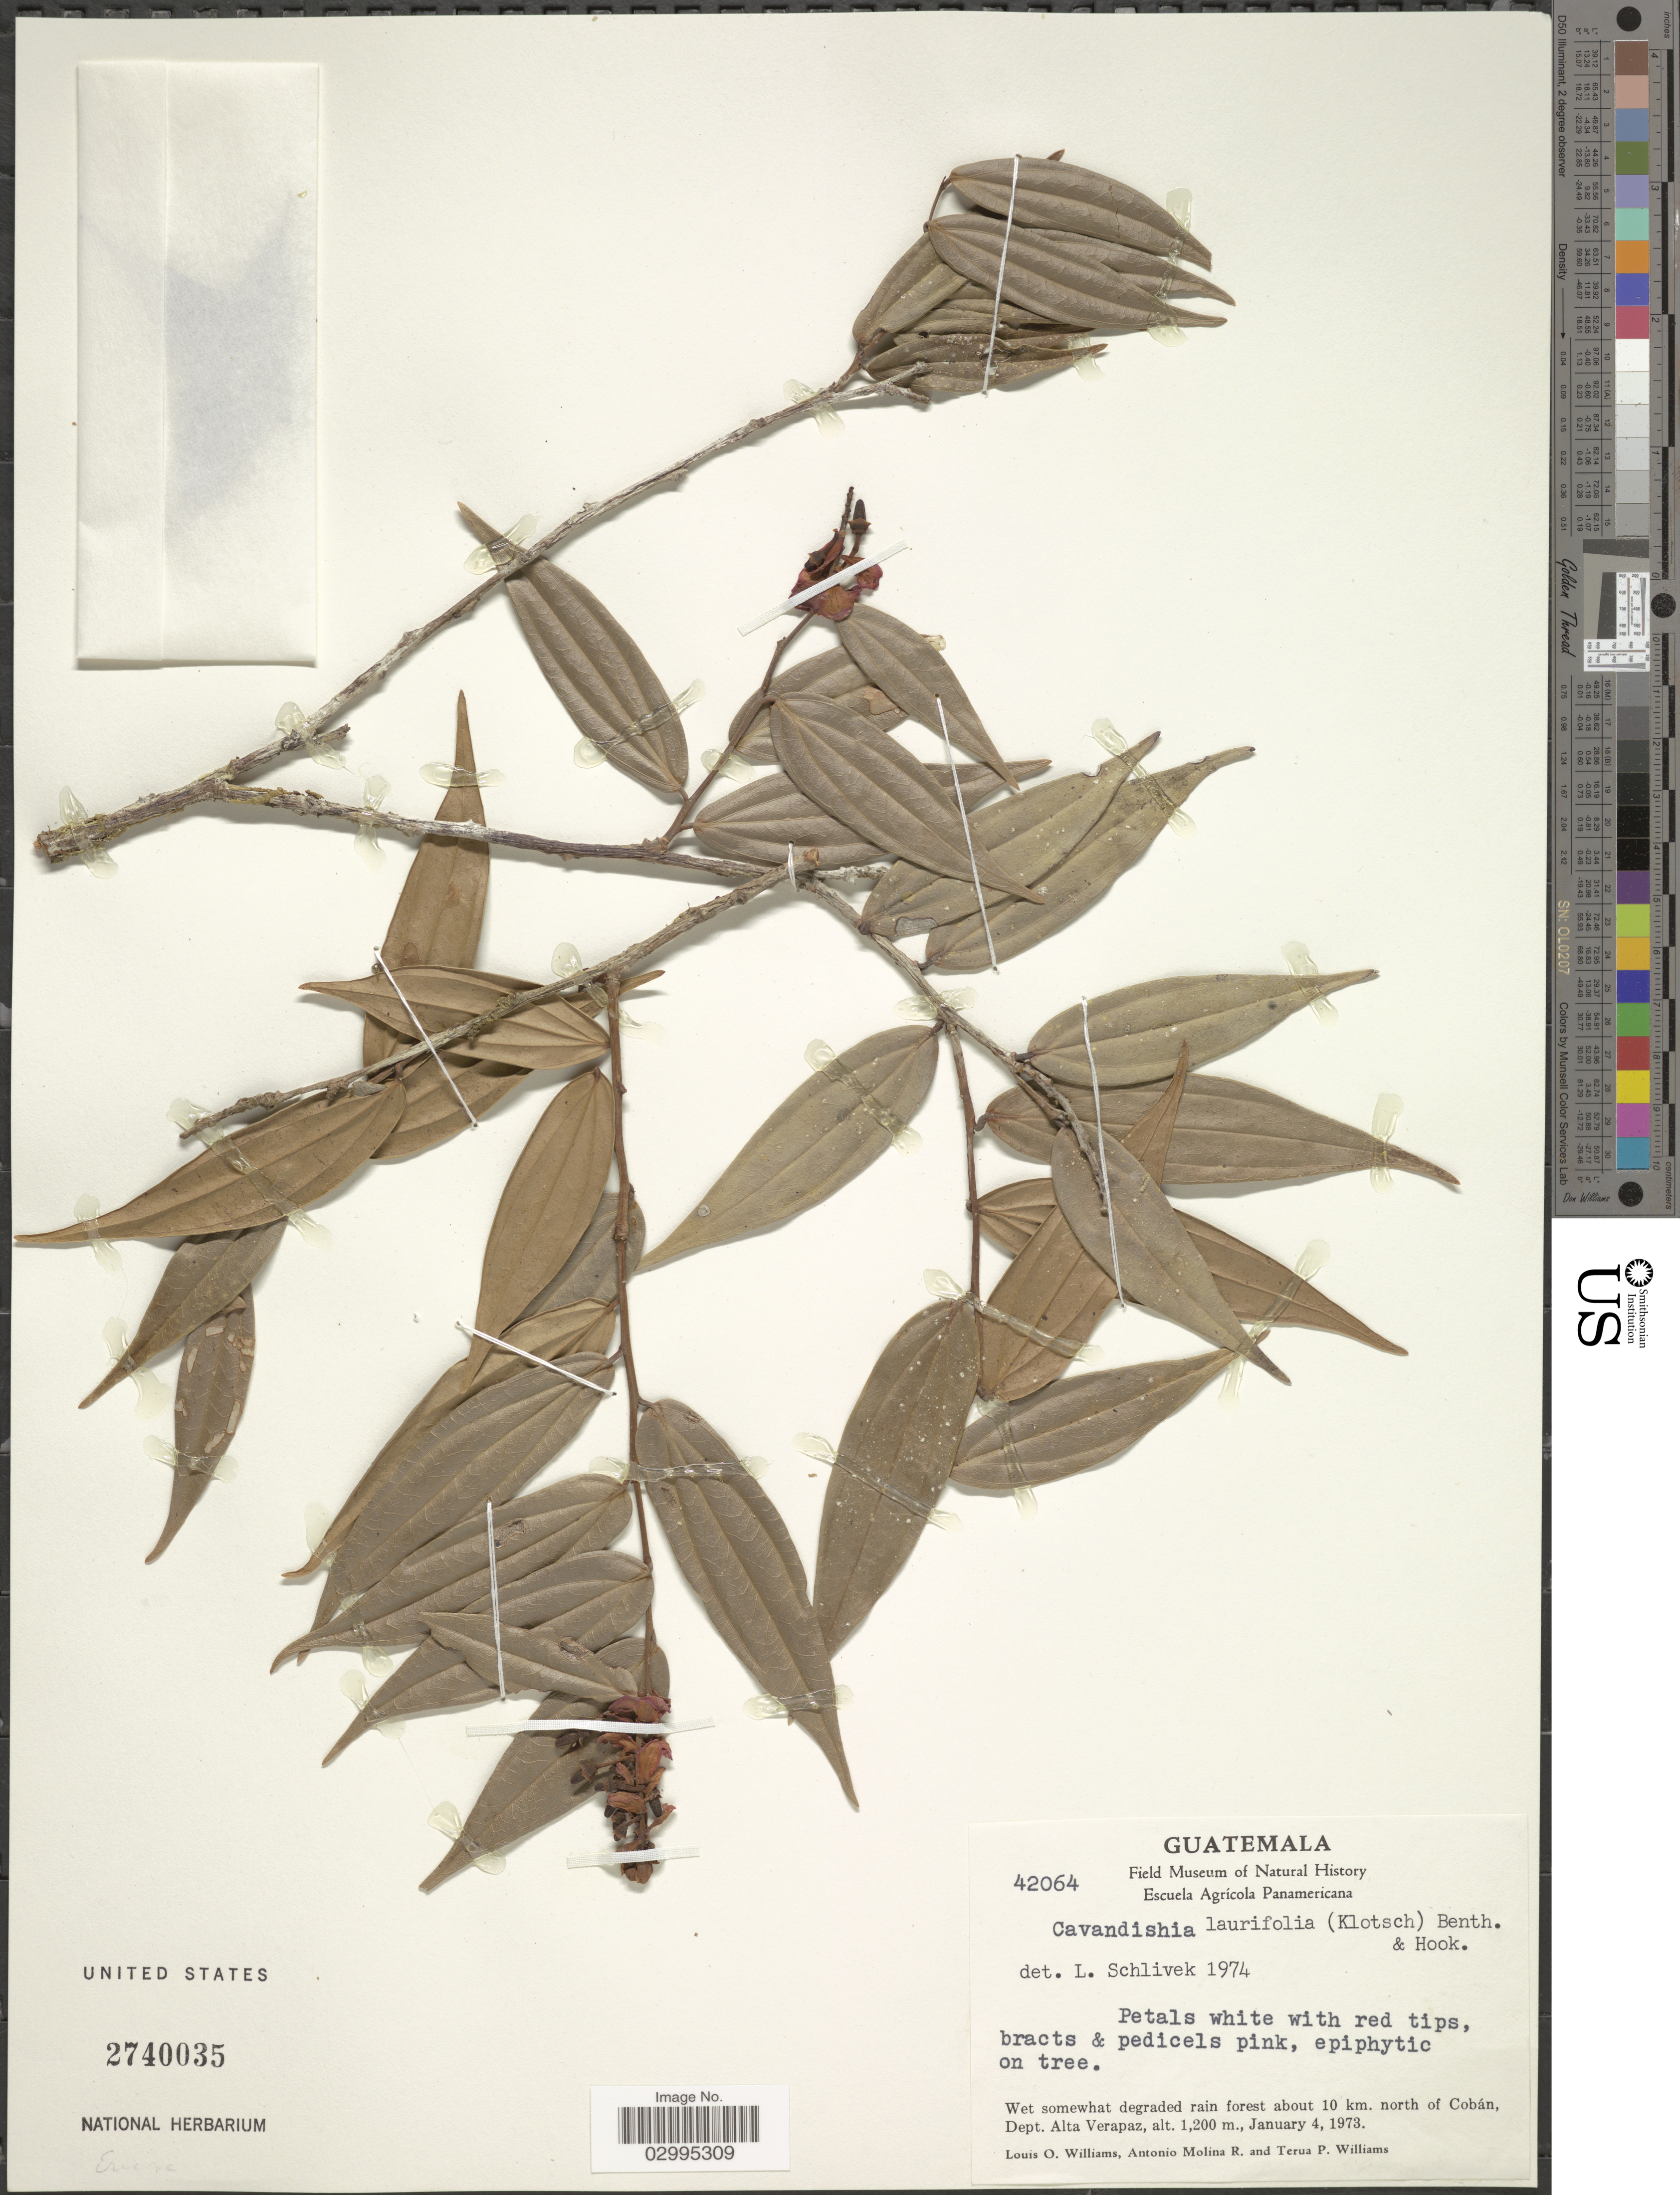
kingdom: Plantae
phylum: Tracheophyta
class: Magnoliopsida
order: Ericales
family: Ericaceae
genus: Cavendishia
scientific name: Cavendishia laurifolia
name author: (Klotzsch) Benth. & Hook. f.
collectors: L. O. Williams, A. Molina R. & T. Williams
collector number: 42064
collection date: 1973-01-04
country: Guatemala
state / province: Alta Verapaz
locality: About 10 km. north of Cobán, Dept. Alta Verapaz.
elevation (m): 1200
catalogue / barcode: US 2740035